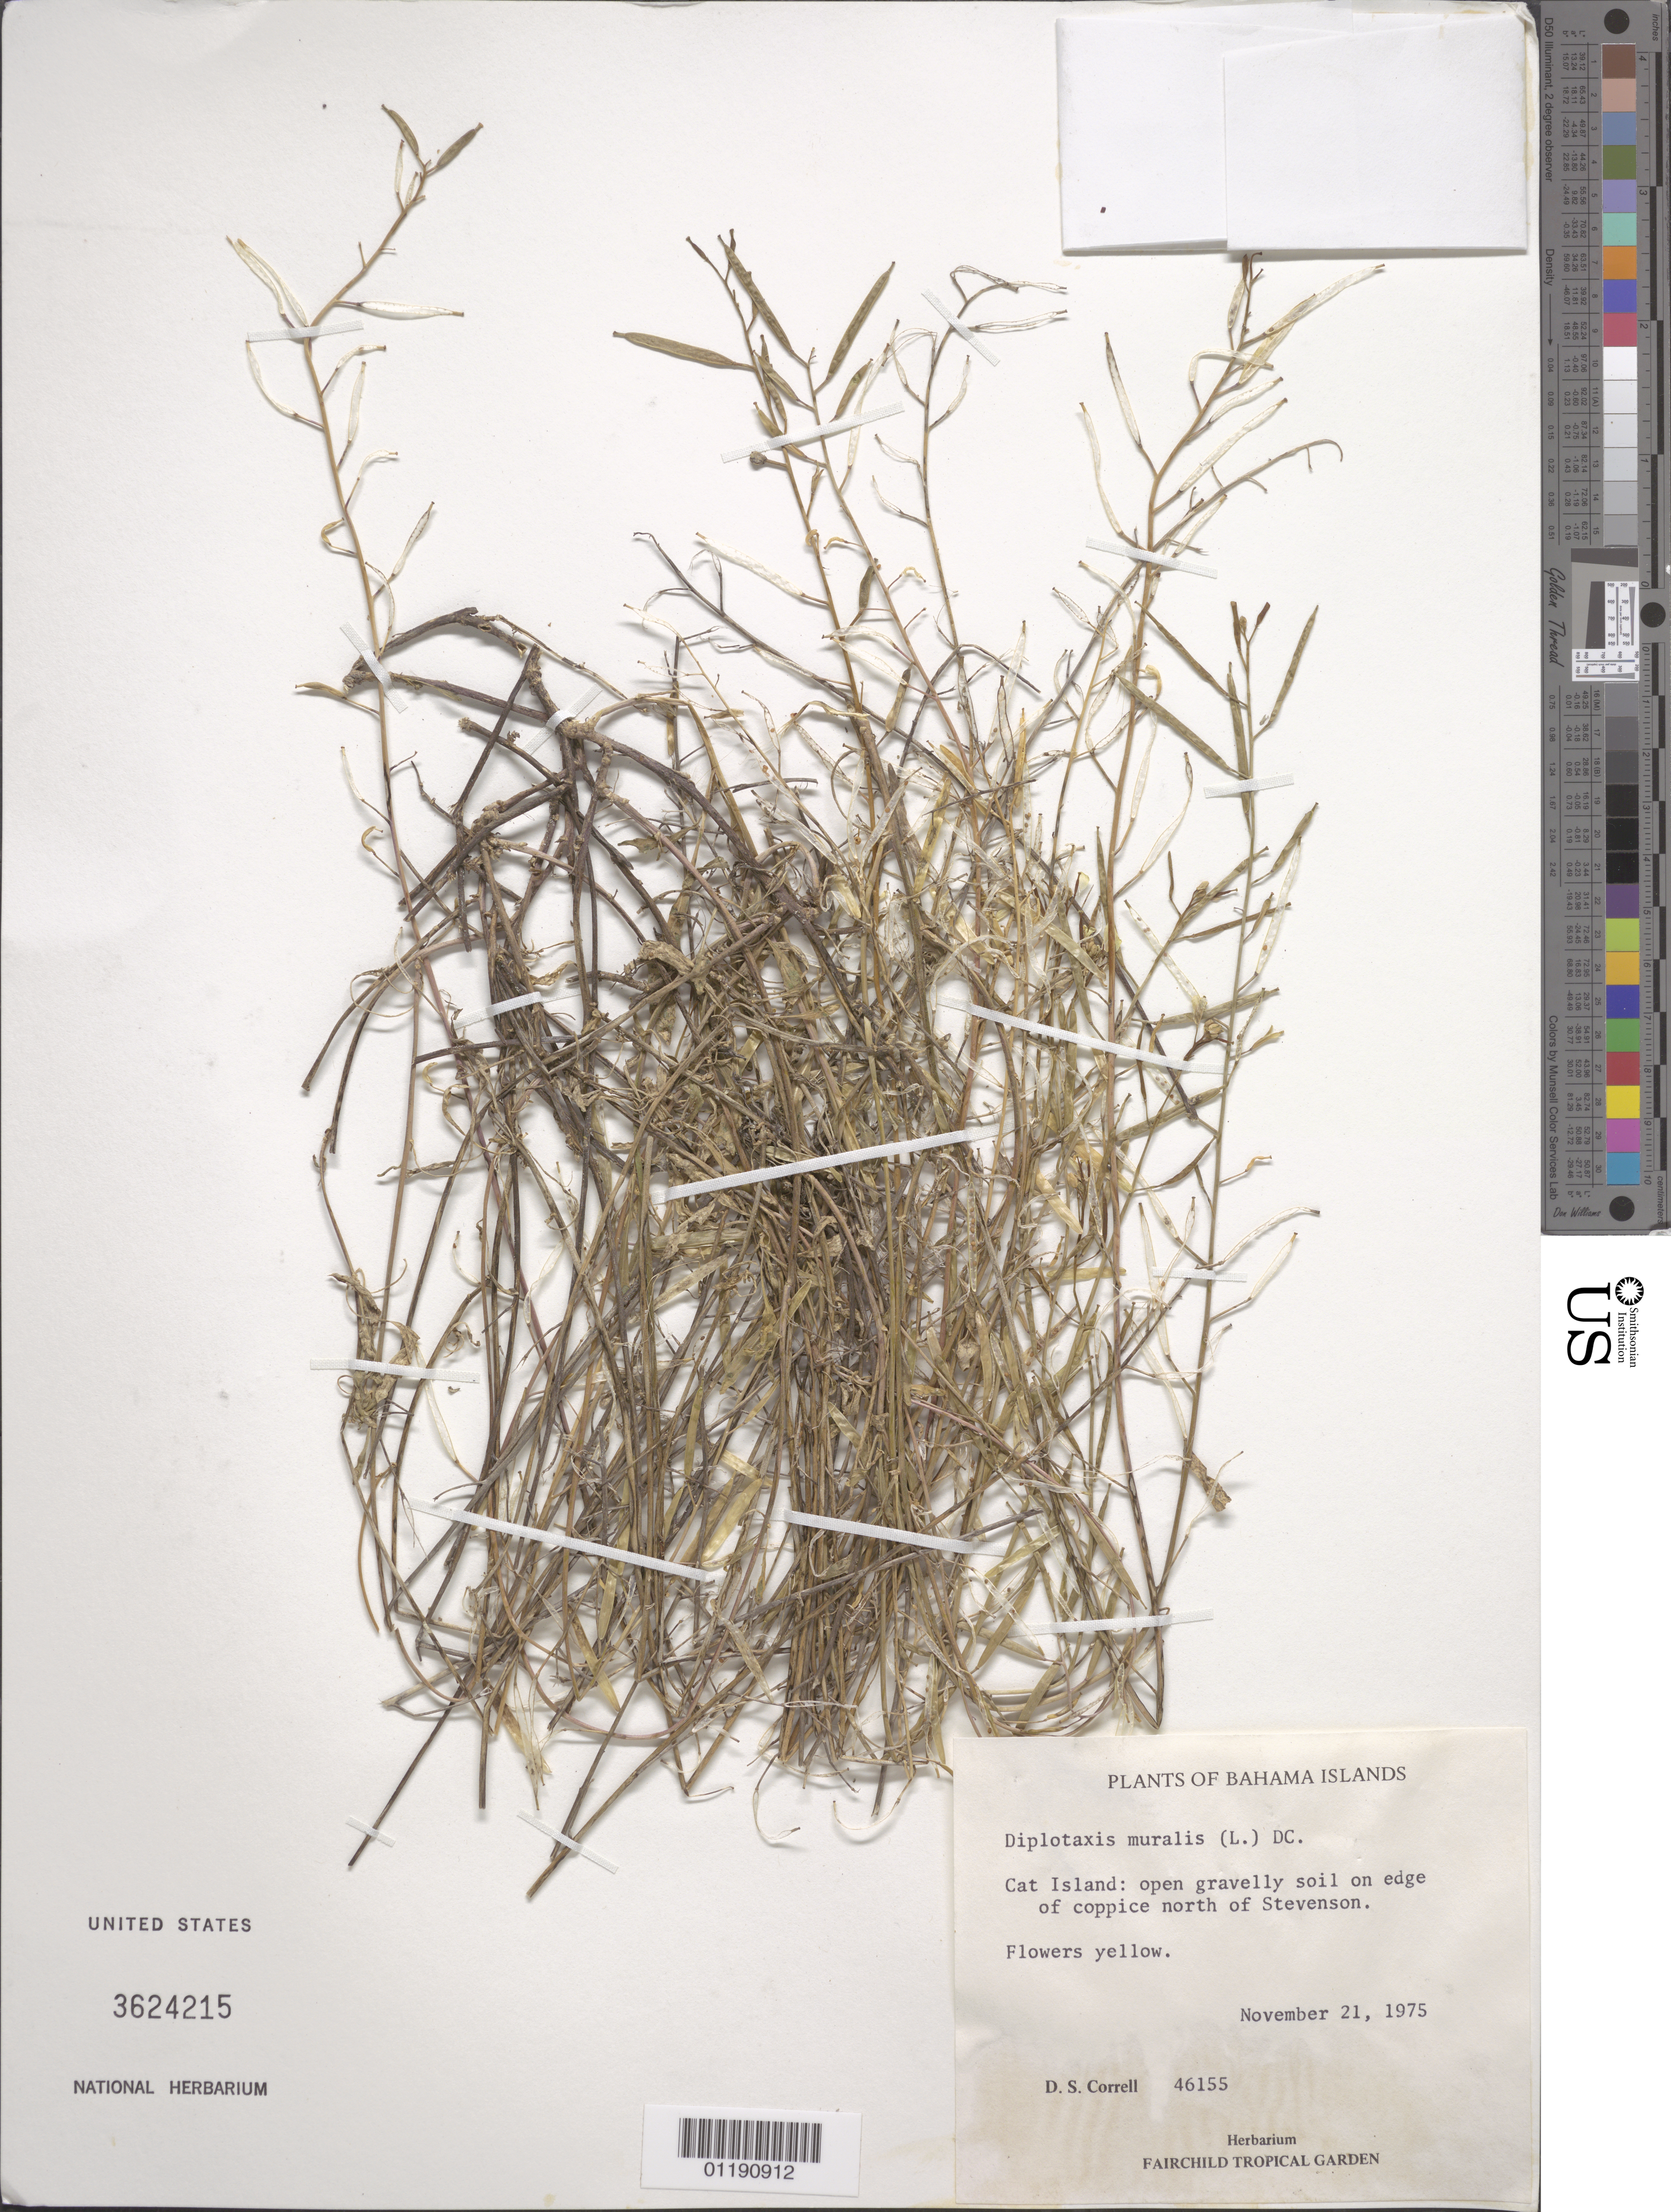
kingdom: Plantae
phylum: Tracheophyta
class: Magnoliopsida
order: Brassicales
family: Brassicaceae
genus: Diplotaxis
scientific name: Diplotaxis muralis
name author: (L.) DC.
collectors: D. S. Correll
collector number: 46155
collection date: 1975-11-21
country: Bahamas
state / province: Cat Island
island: Cat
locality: Cat Island: on edge of coppice N of Stevenson.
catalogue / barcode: US 3624215